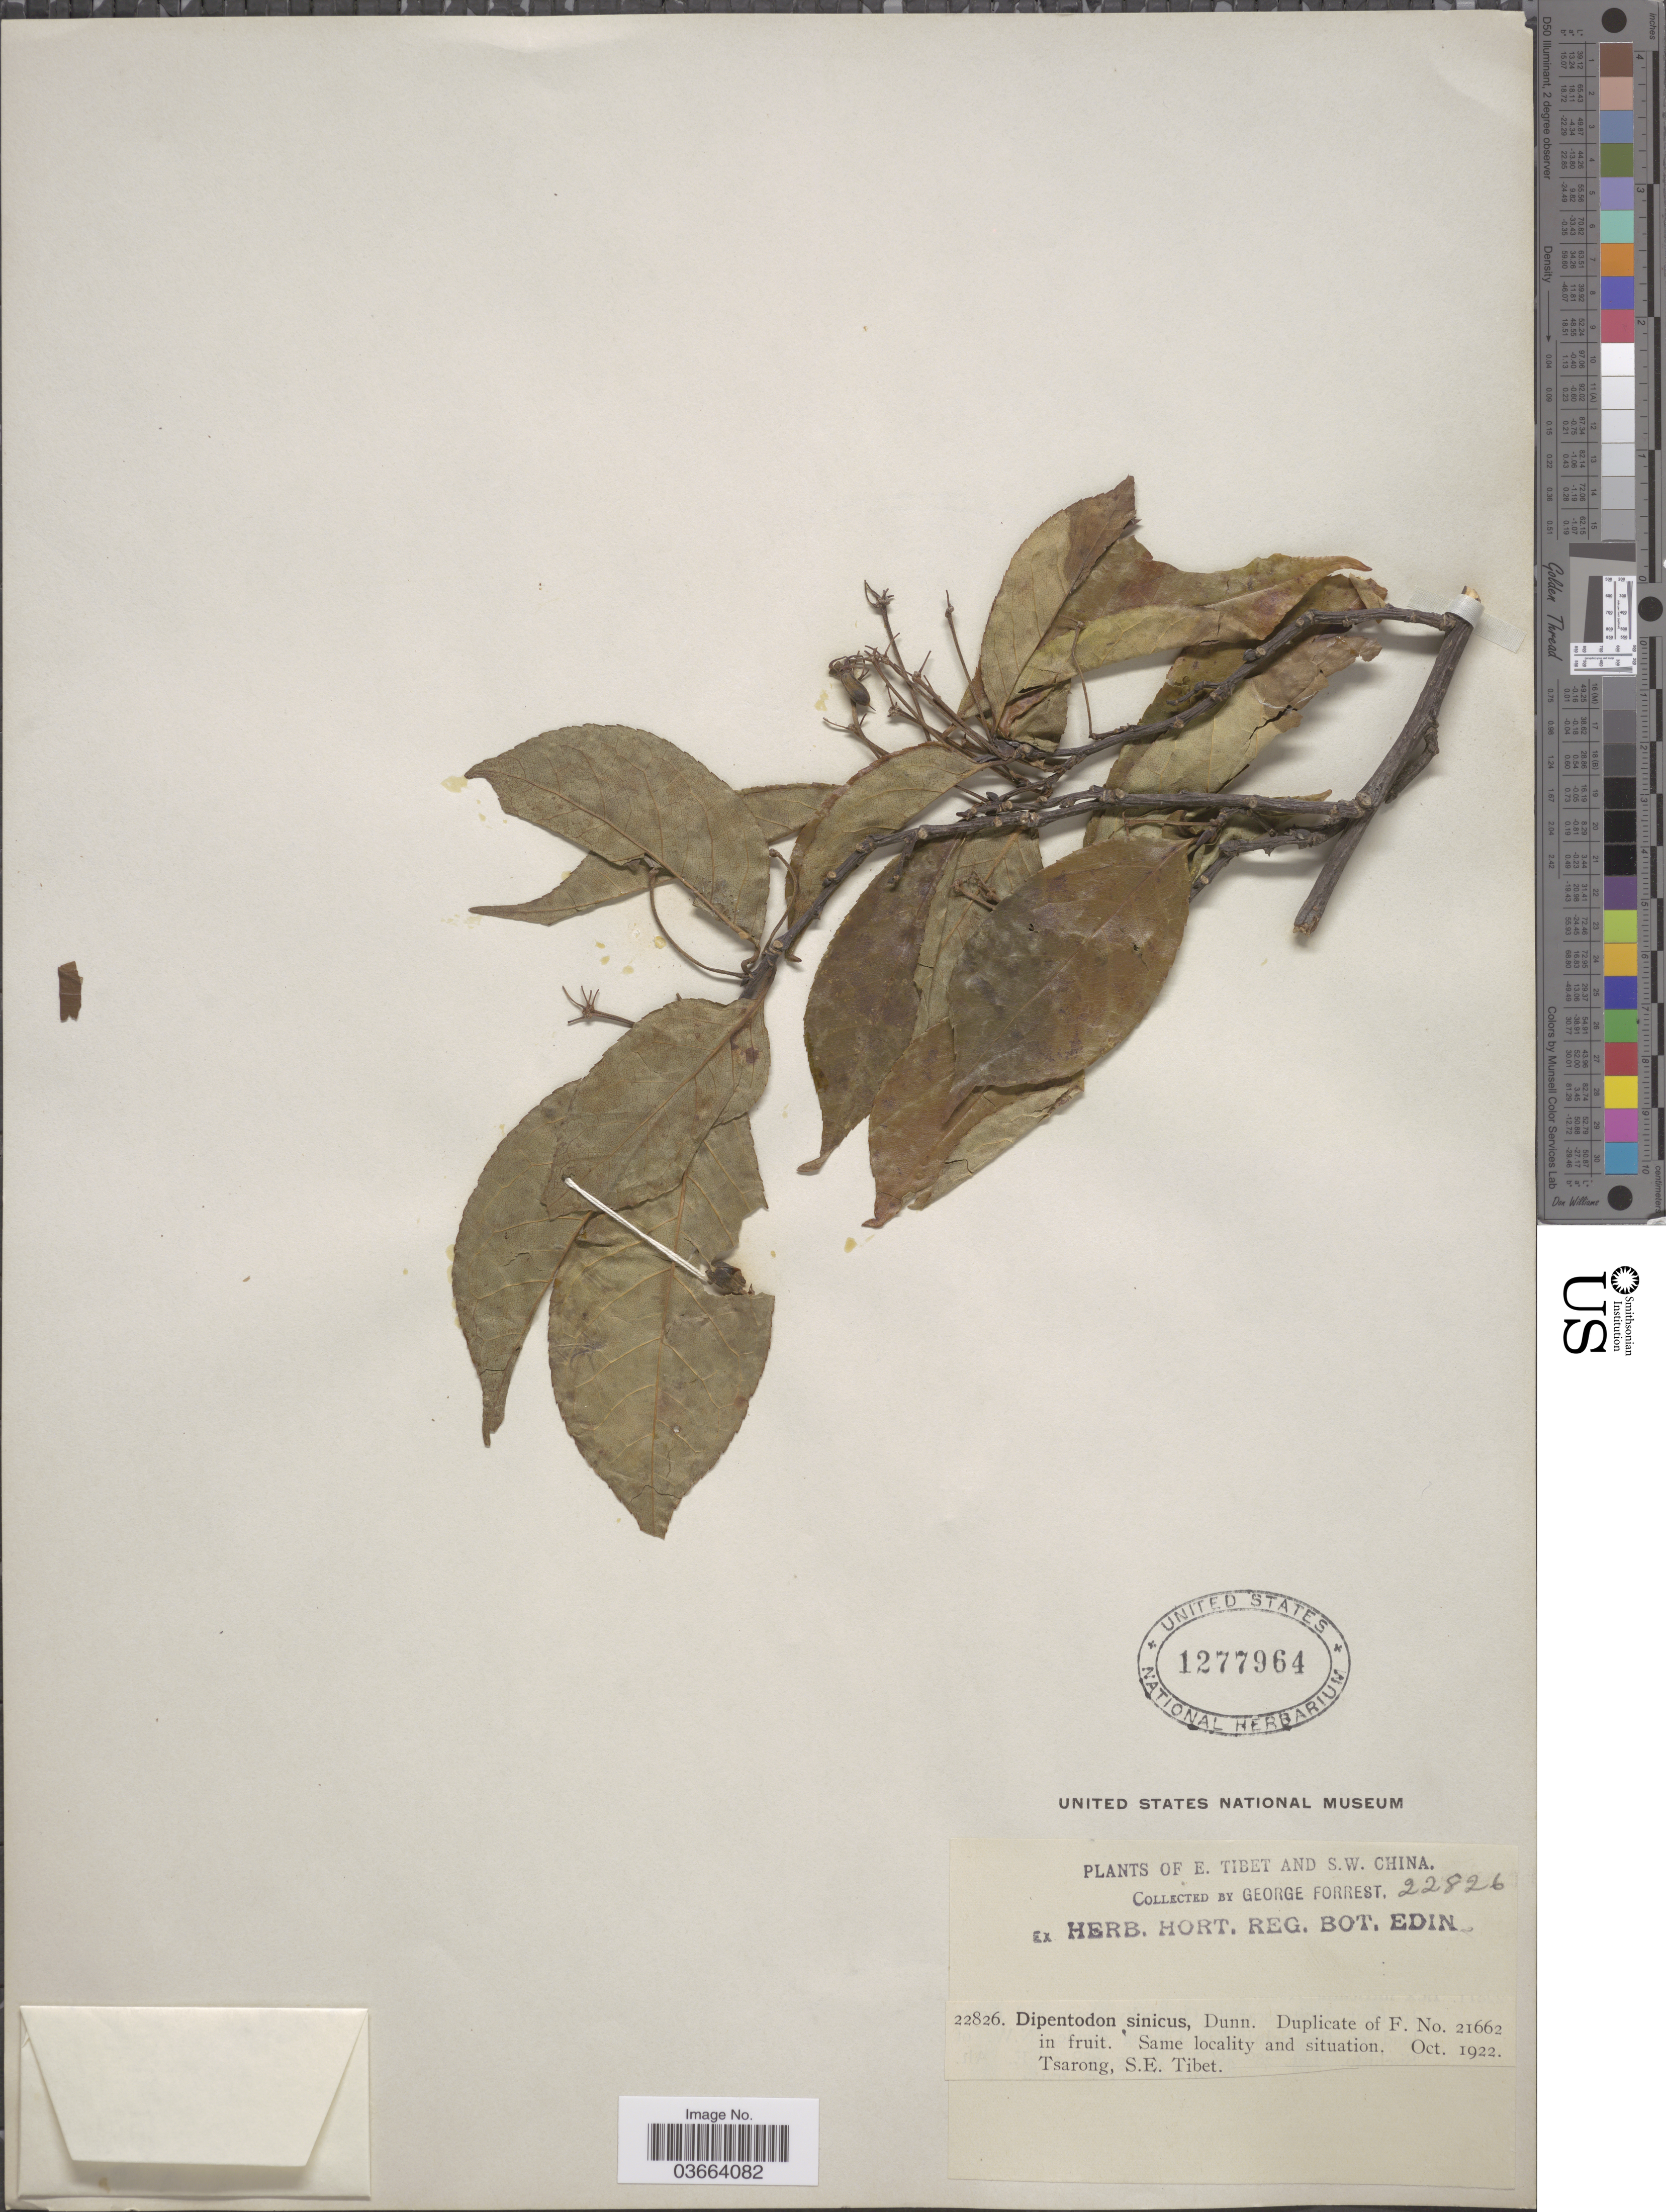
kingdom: Plantae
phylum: Tracheophyta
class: Magnoliopsida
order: Huerteales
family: Dipentodontaceae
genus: Dipentodon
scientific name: Dipentodon sinicus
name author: Dunn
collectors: G. Forrest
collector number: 22826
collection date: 1922-10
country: China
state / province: Xizang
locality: E. Tibet and S.W. China. Tsarong, S.E. Tibet.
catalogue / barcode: US 1277964